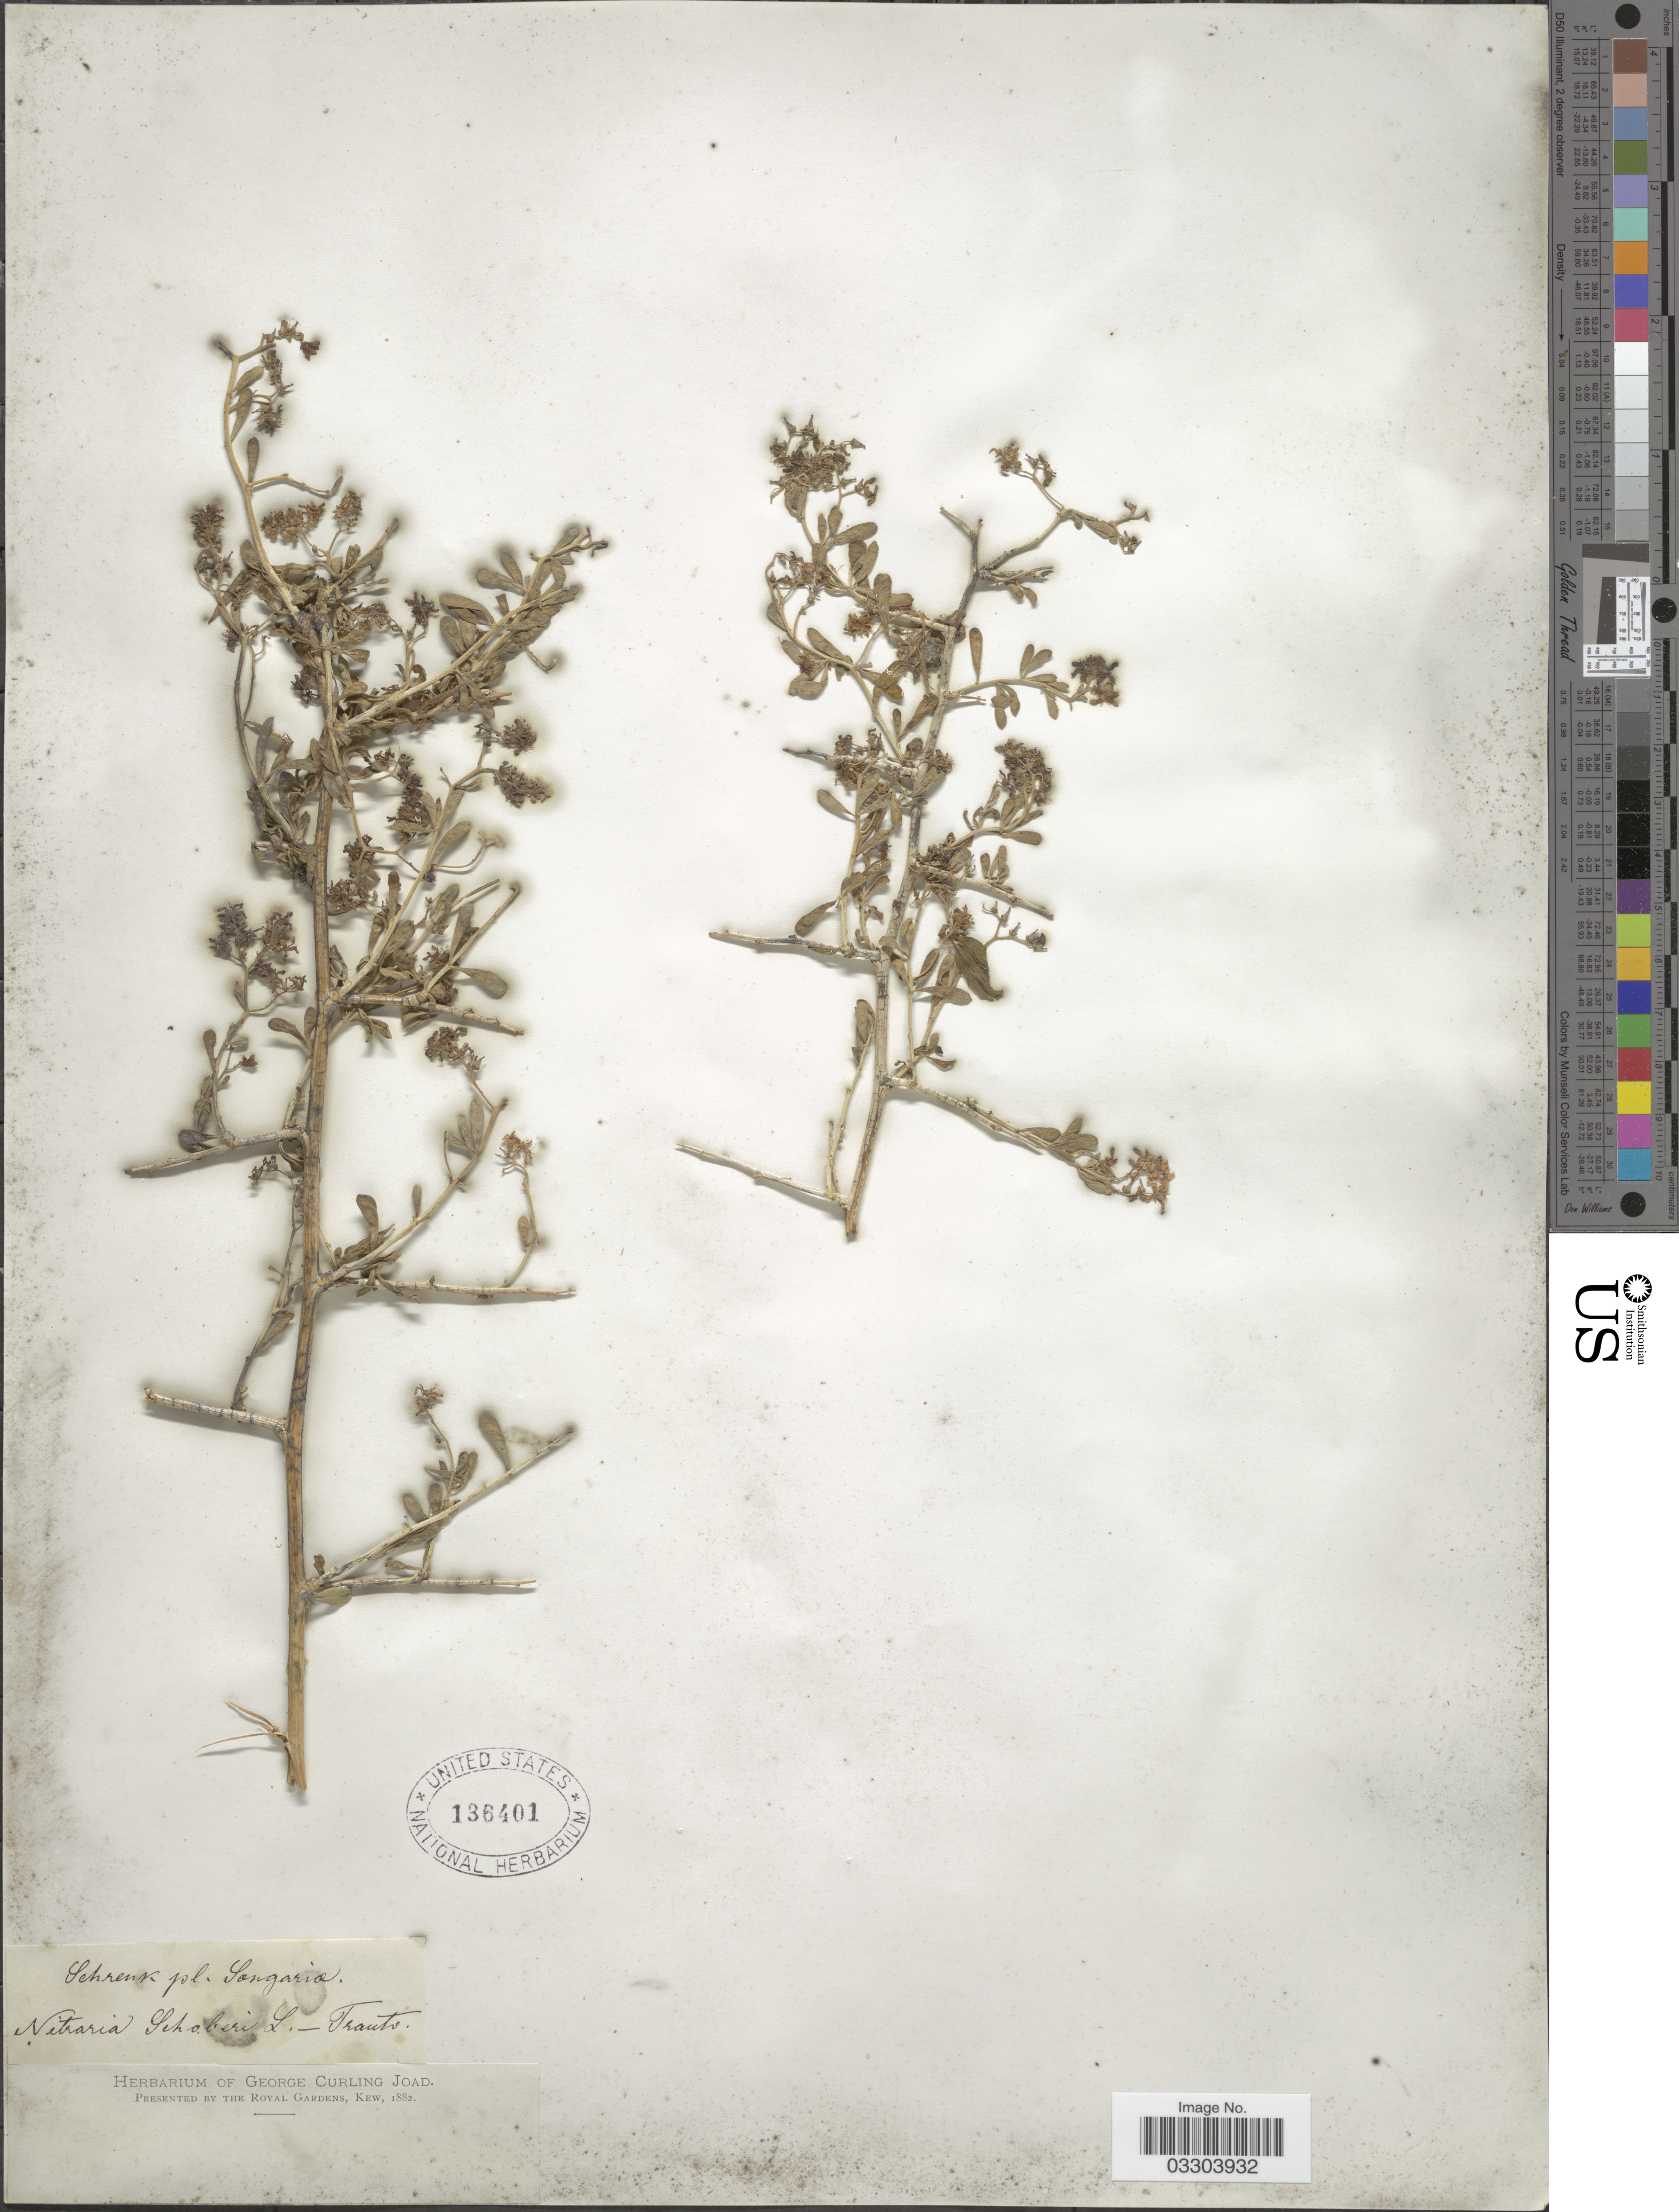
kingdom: Plantae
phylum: Tracheophyta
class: Magnoliopsida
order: Sapindales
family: Nitrariaceae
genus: Nitraria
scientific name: Nitraria schoberi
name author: L.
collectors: ex herb. George Curling Joad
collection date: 1882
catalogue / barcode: US 136401